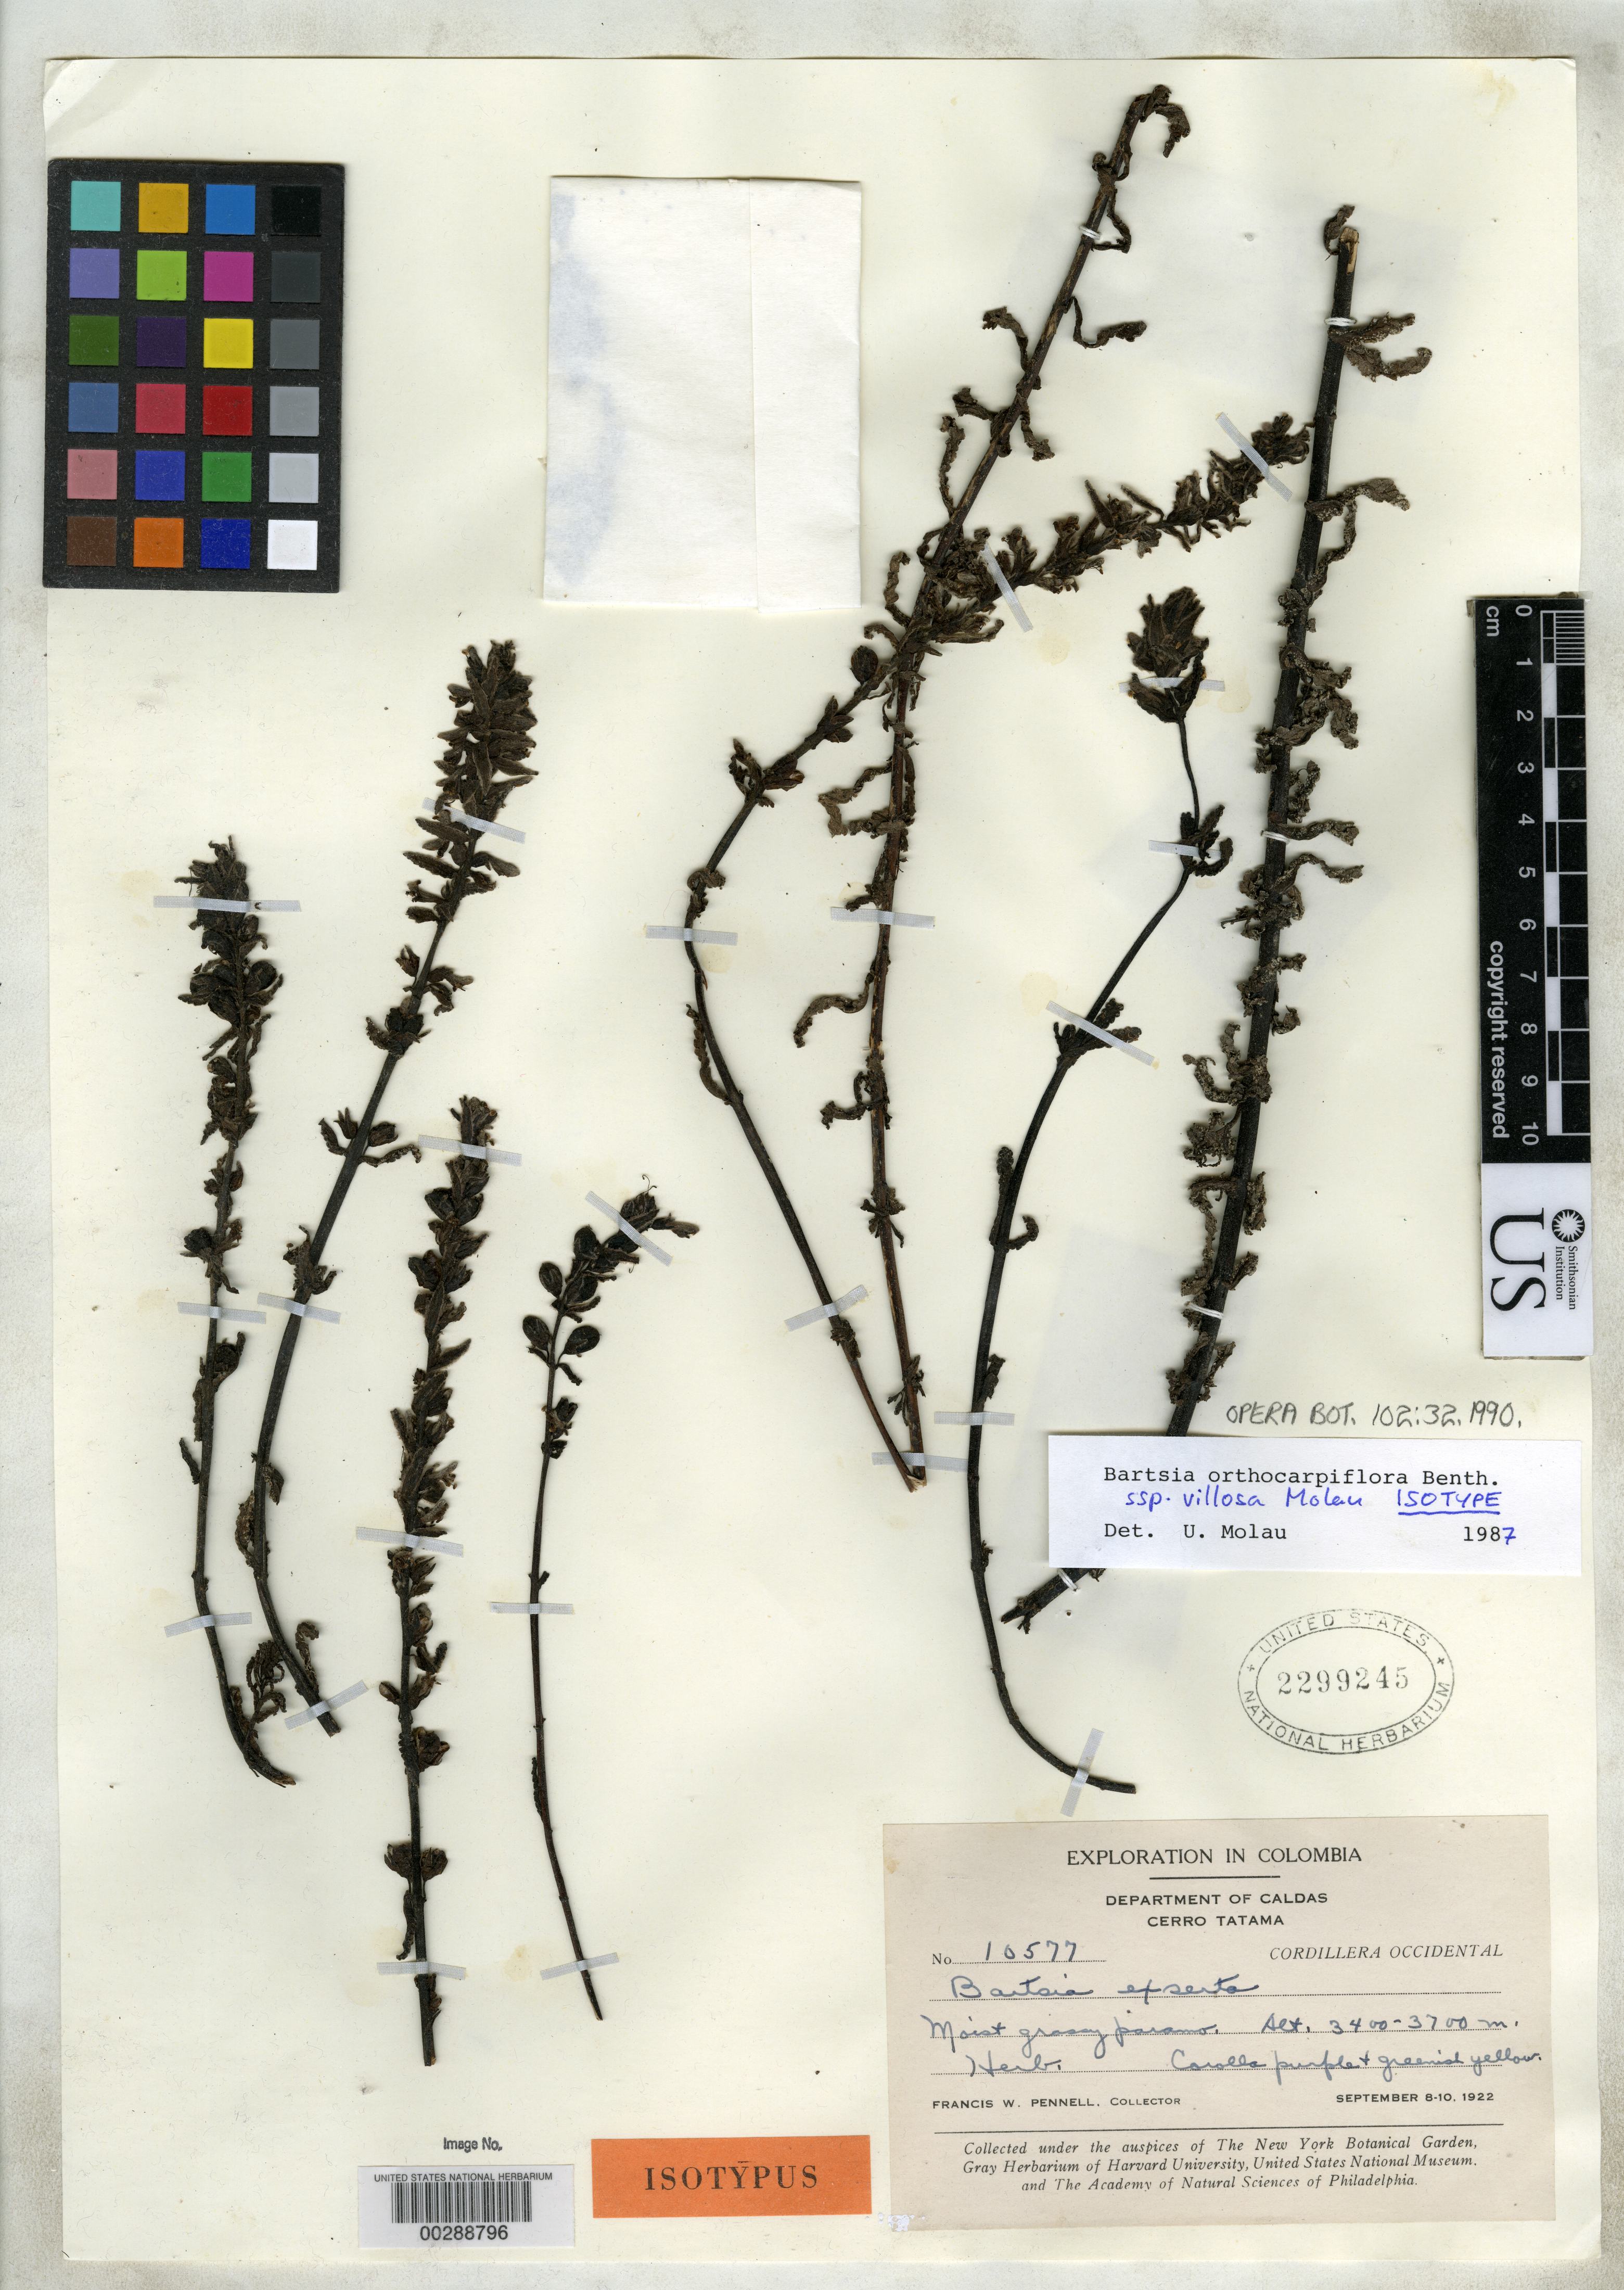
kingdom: Plantae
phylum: Tracheophyta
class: Magnoliopsida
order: Lamiales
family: Orobanchaceae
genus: Bartsia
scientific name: Bartsia orthocarpiflora subsp. villosa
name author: Molau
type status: Isotype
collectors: F. W. Pennell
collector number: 10577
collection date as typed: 08 Sep 1922 to 10 Sep 1922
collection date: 1922-09-08/1922-09-10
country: Colombia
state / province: Risaralda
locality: Cordillera Occidental, Cerro Tatama.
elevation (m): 3400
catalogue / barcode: US 2299245